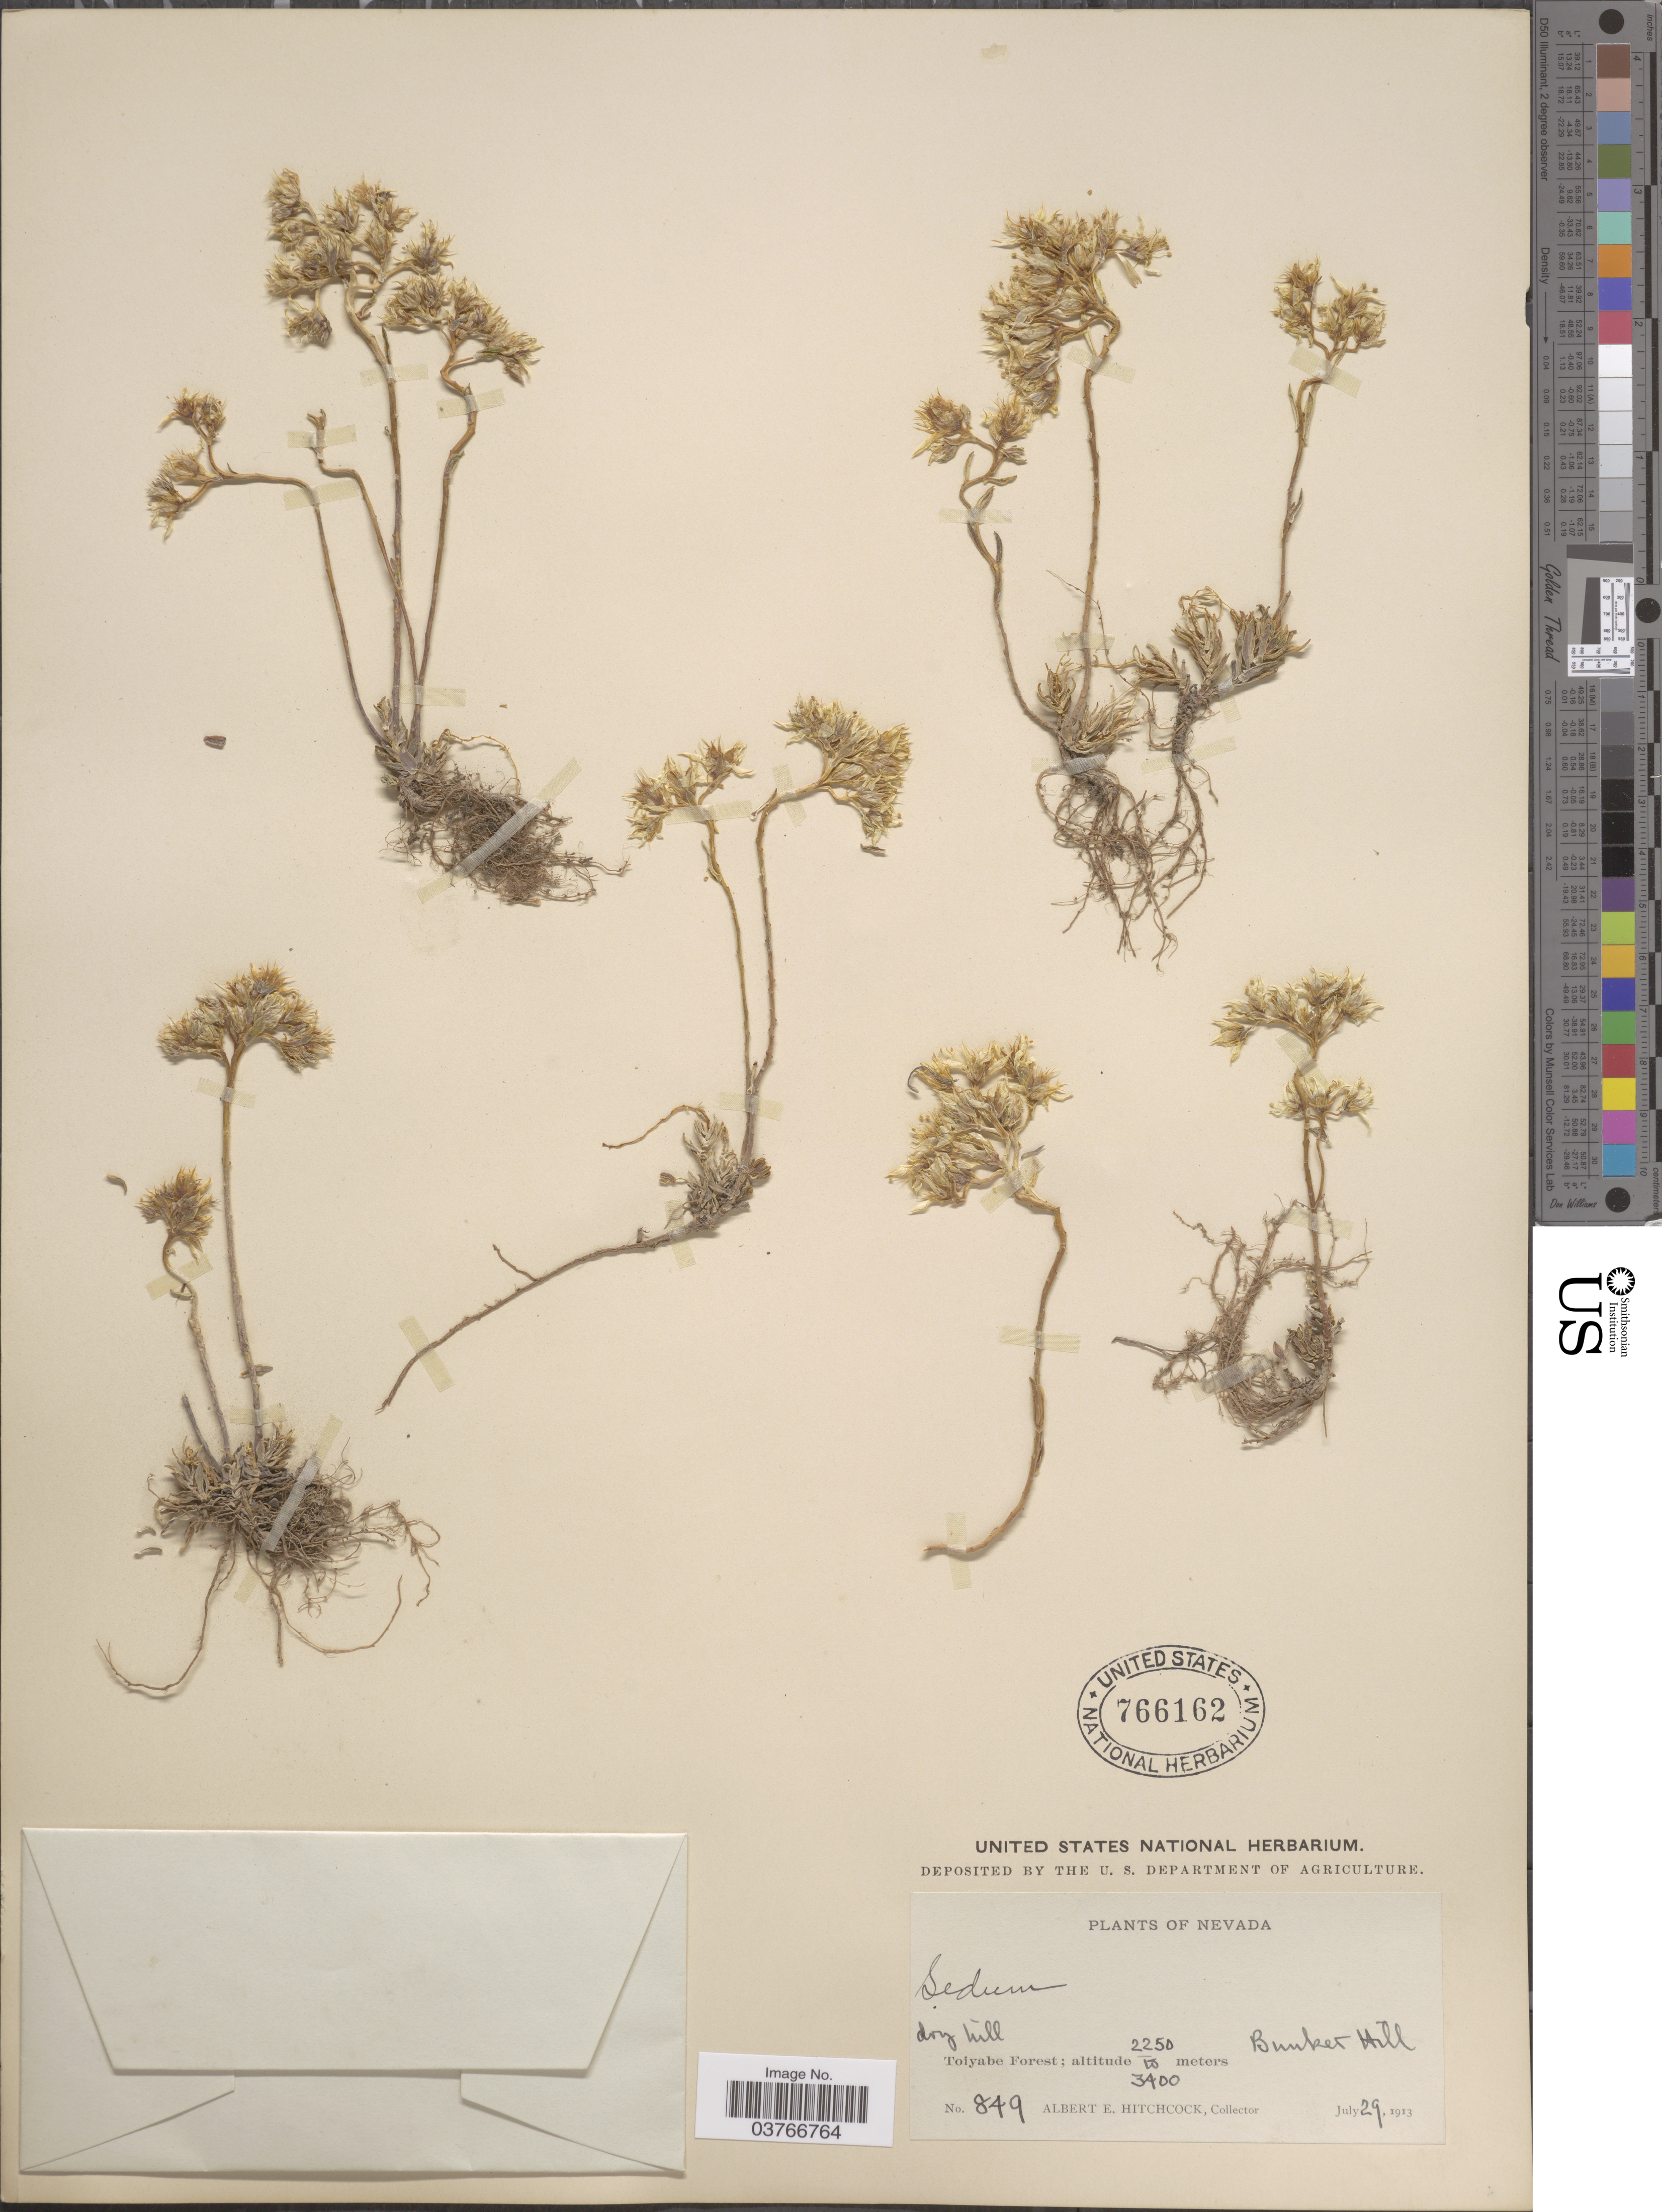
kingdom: Plantae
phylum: Tracheophyta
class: Magnoliopsida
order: Saxifragales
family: Crassulaceae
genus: Sedum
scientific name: Sedum sp.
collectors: A. Hitchcock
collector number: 849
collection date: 1913-07-29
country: United States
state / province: Nevada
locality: Toiyabe Forest. Bunker Hill.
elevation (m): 2250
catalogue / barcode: US 766162